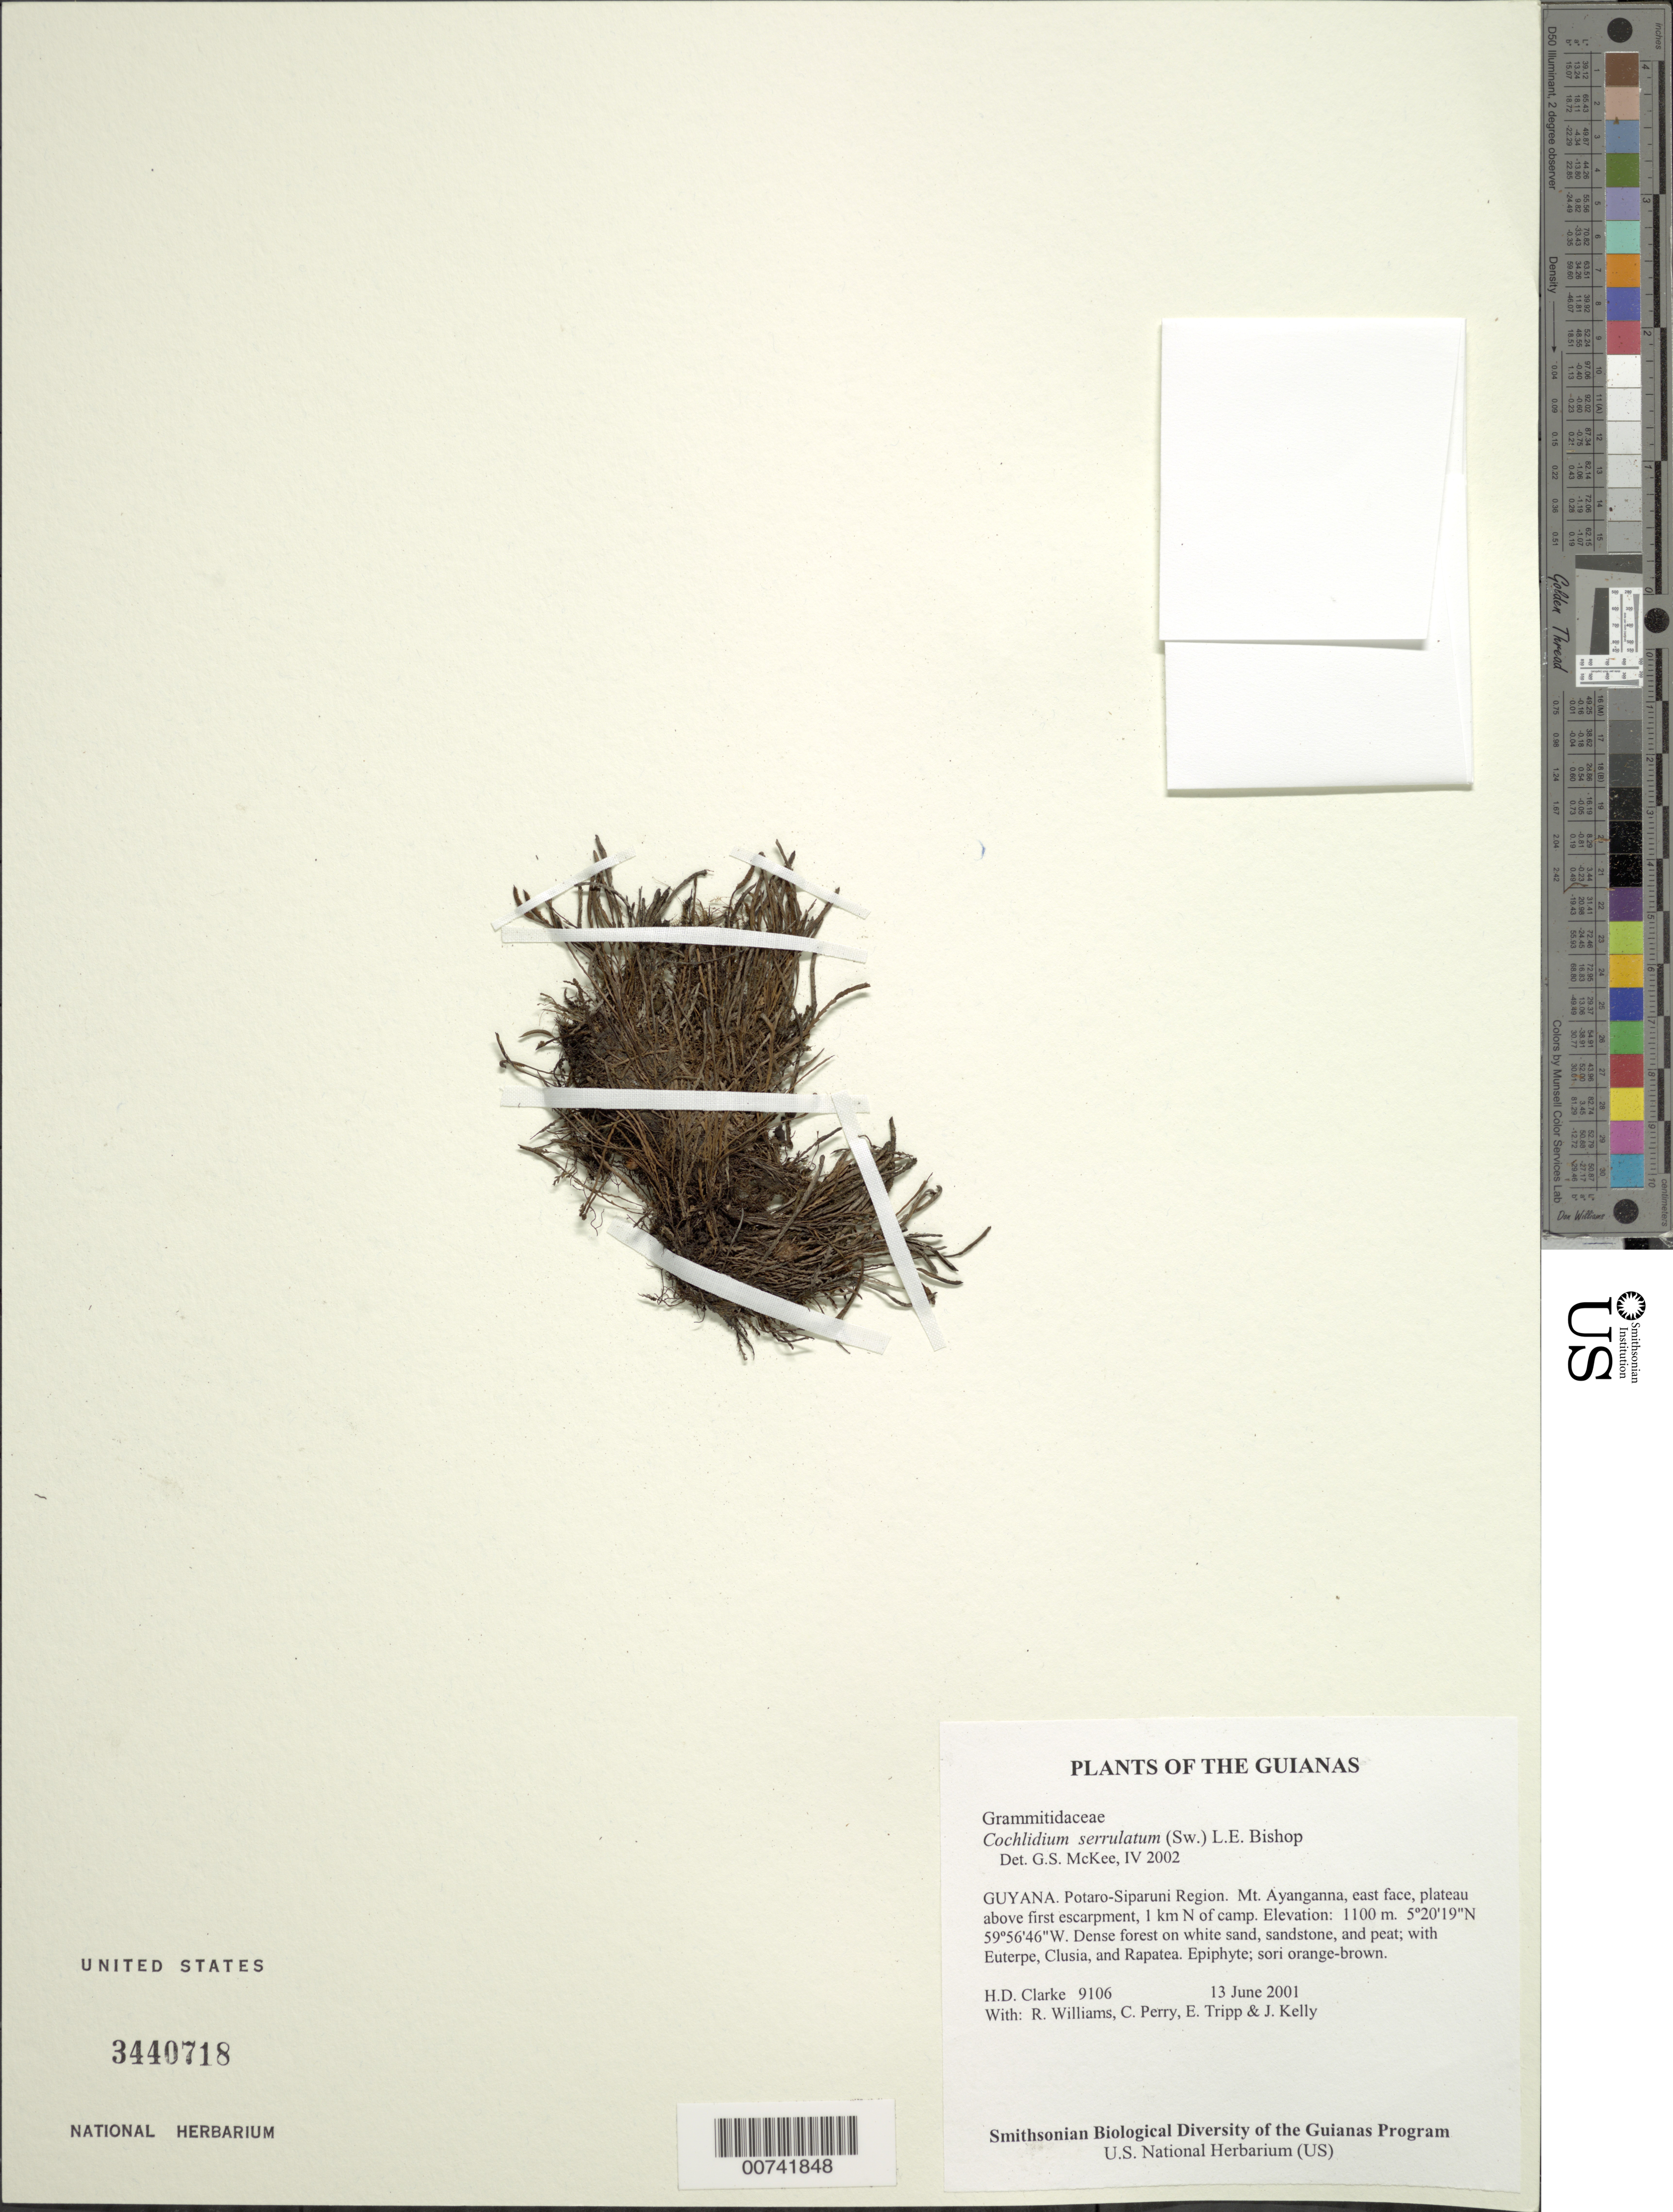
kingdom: Plantae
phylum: Tracheophyta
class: Polypodiopsida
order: Polypodiales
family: Polypodiaceae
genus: Cochlidium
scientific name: Cochlidium serrulatum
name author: (Sw.) L.E. Bishop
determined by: McKee, G. S., (US), NMNH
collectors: H. D. Clarke, R. Williams, C. Perry, E. Tripp & J. Kelly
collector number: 9106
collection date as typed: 13 June 2001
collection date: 2001-06-13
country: Guyana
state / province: Potaro-Siparuni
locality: Mt. Ayanganna, east face, plateau above first escarpment, 1 km N of camp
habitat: Dense forest on white sand, sandstone, and peat; with Euterpe, Clusia, and Rapatea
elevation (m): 1100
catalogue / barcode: US 3440718